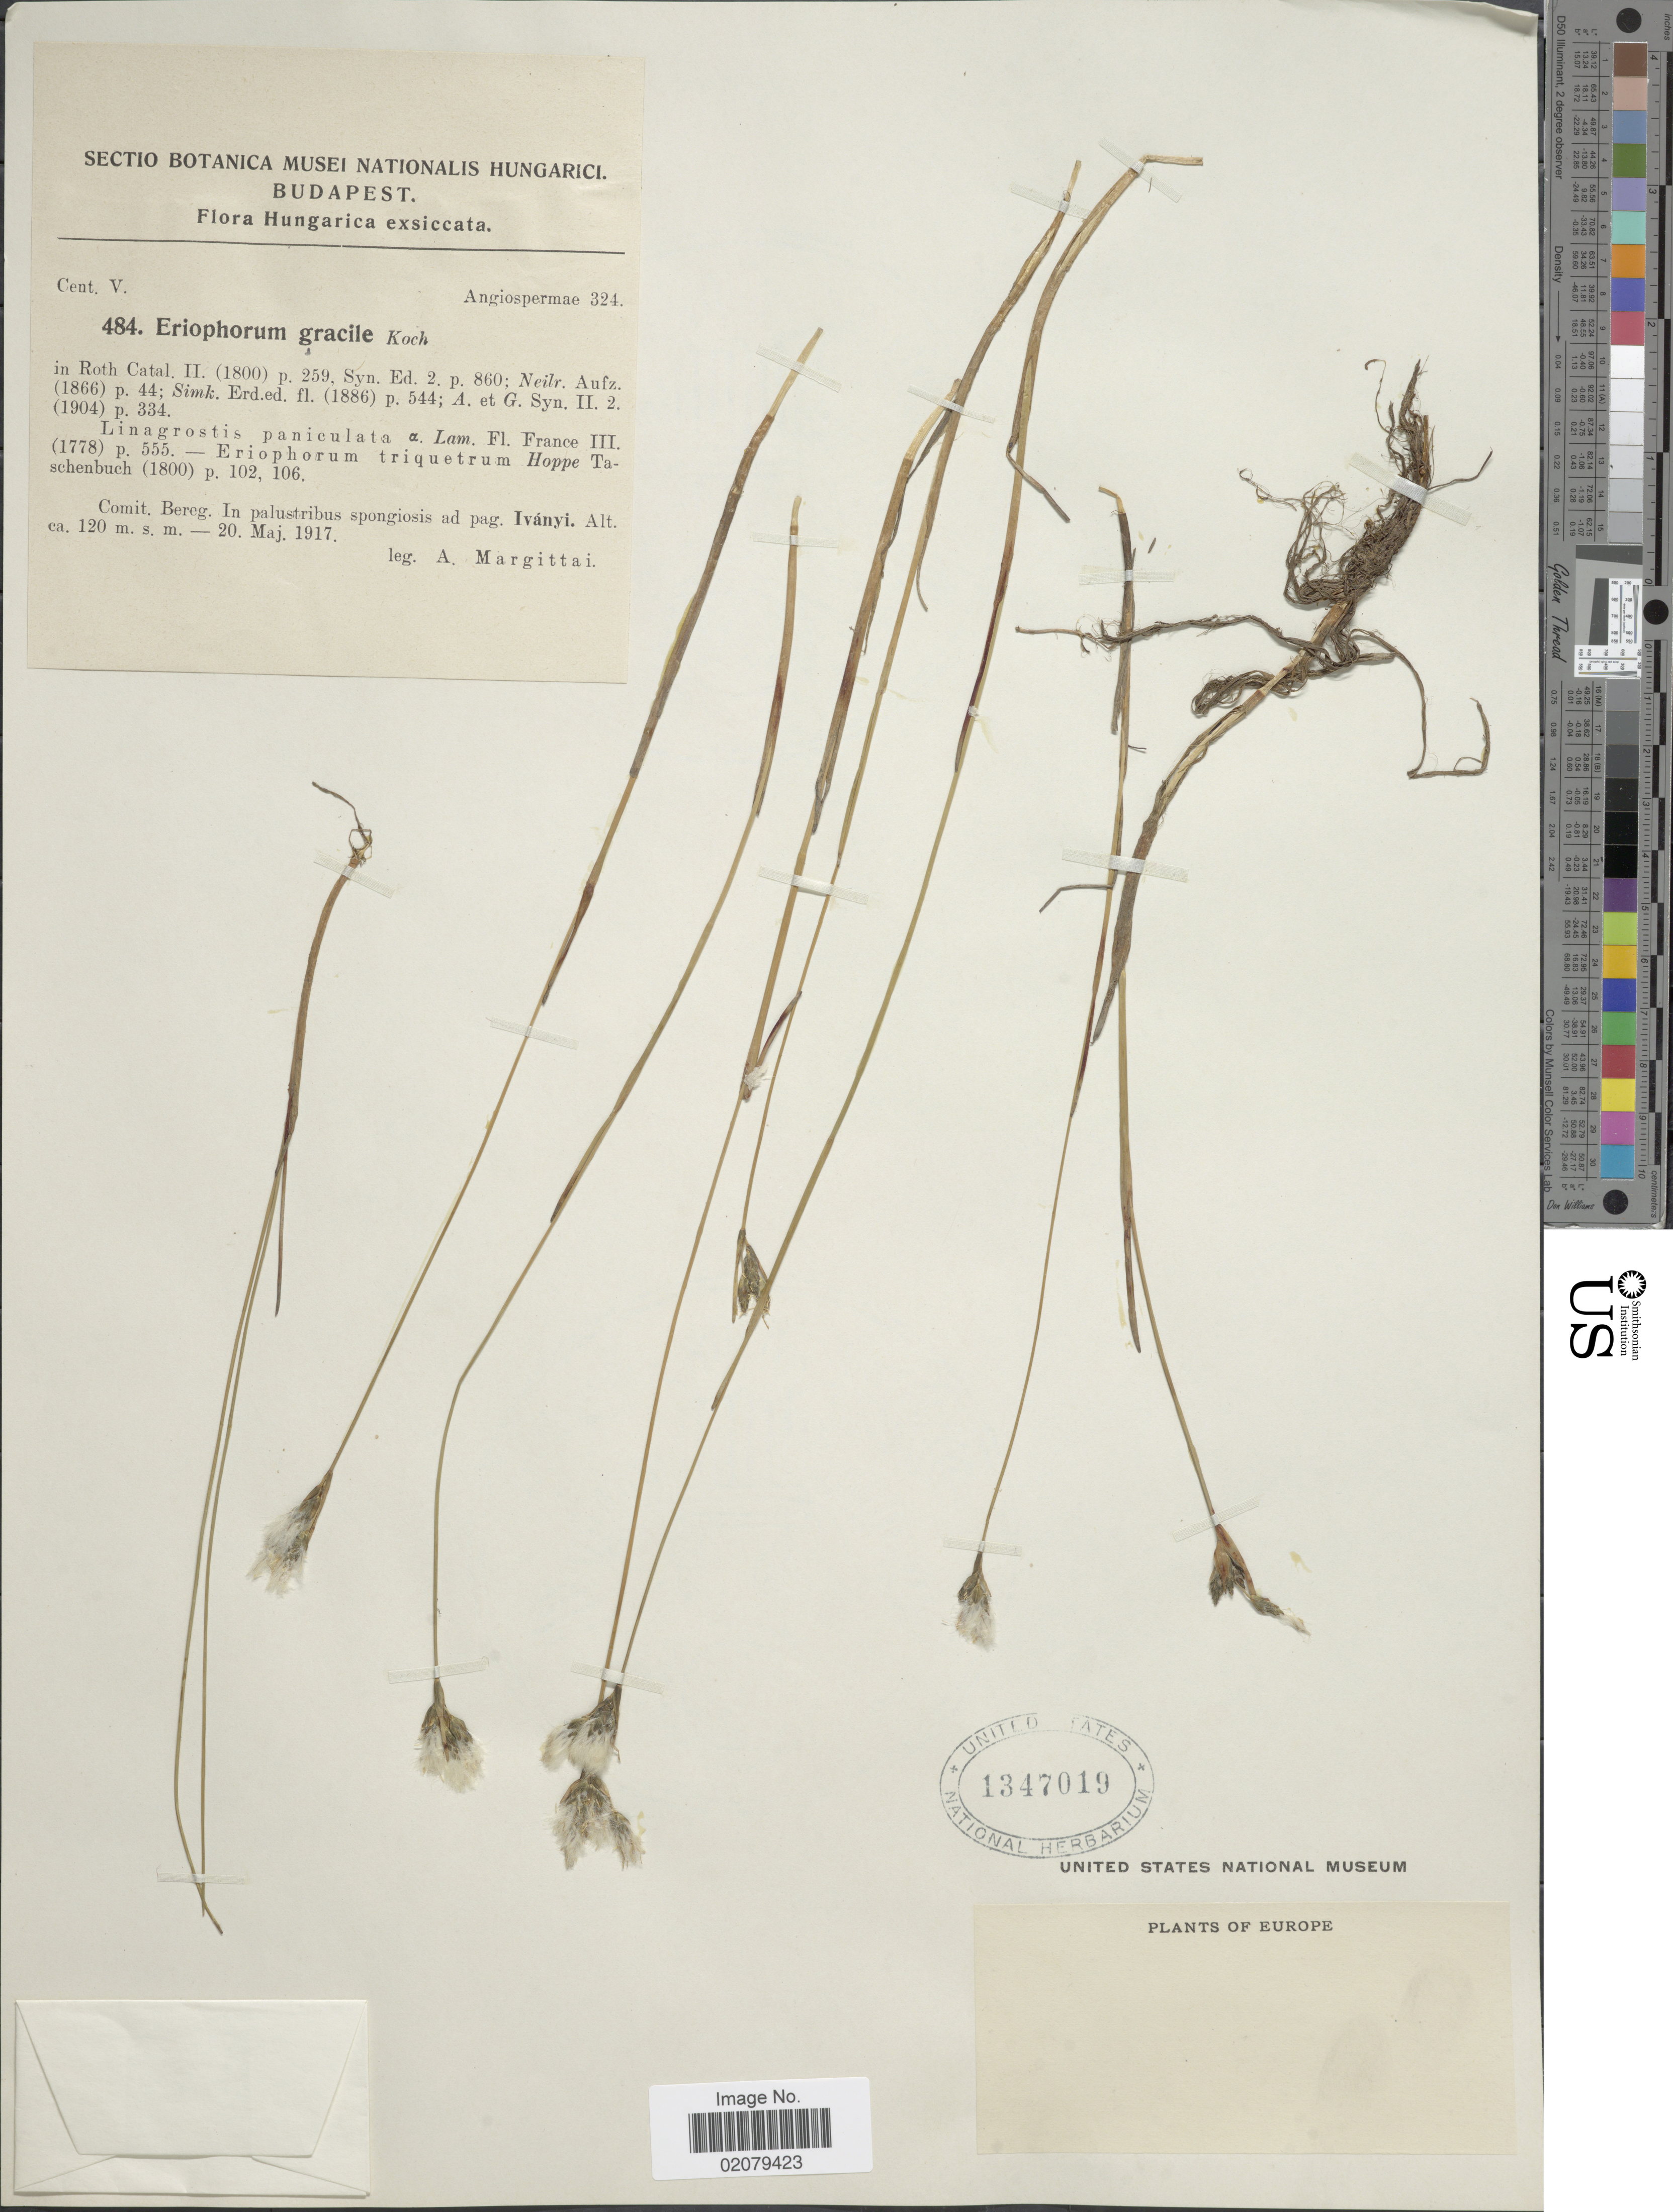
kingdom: Plantae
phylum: Tracheophyta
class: Liliopsida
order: Poales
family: Cyperaceae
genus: Eriophorum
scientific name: Eriophorum gracile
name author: W.D.J. Koch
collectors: A. Margittai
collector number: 484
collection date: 1917-05-20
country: Hungary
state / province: Budapest, Capital District of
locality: Comit. Bereg. In Palustribus spongiosis ad pag. Ivanyi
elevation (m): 120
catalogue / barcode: US 1347019